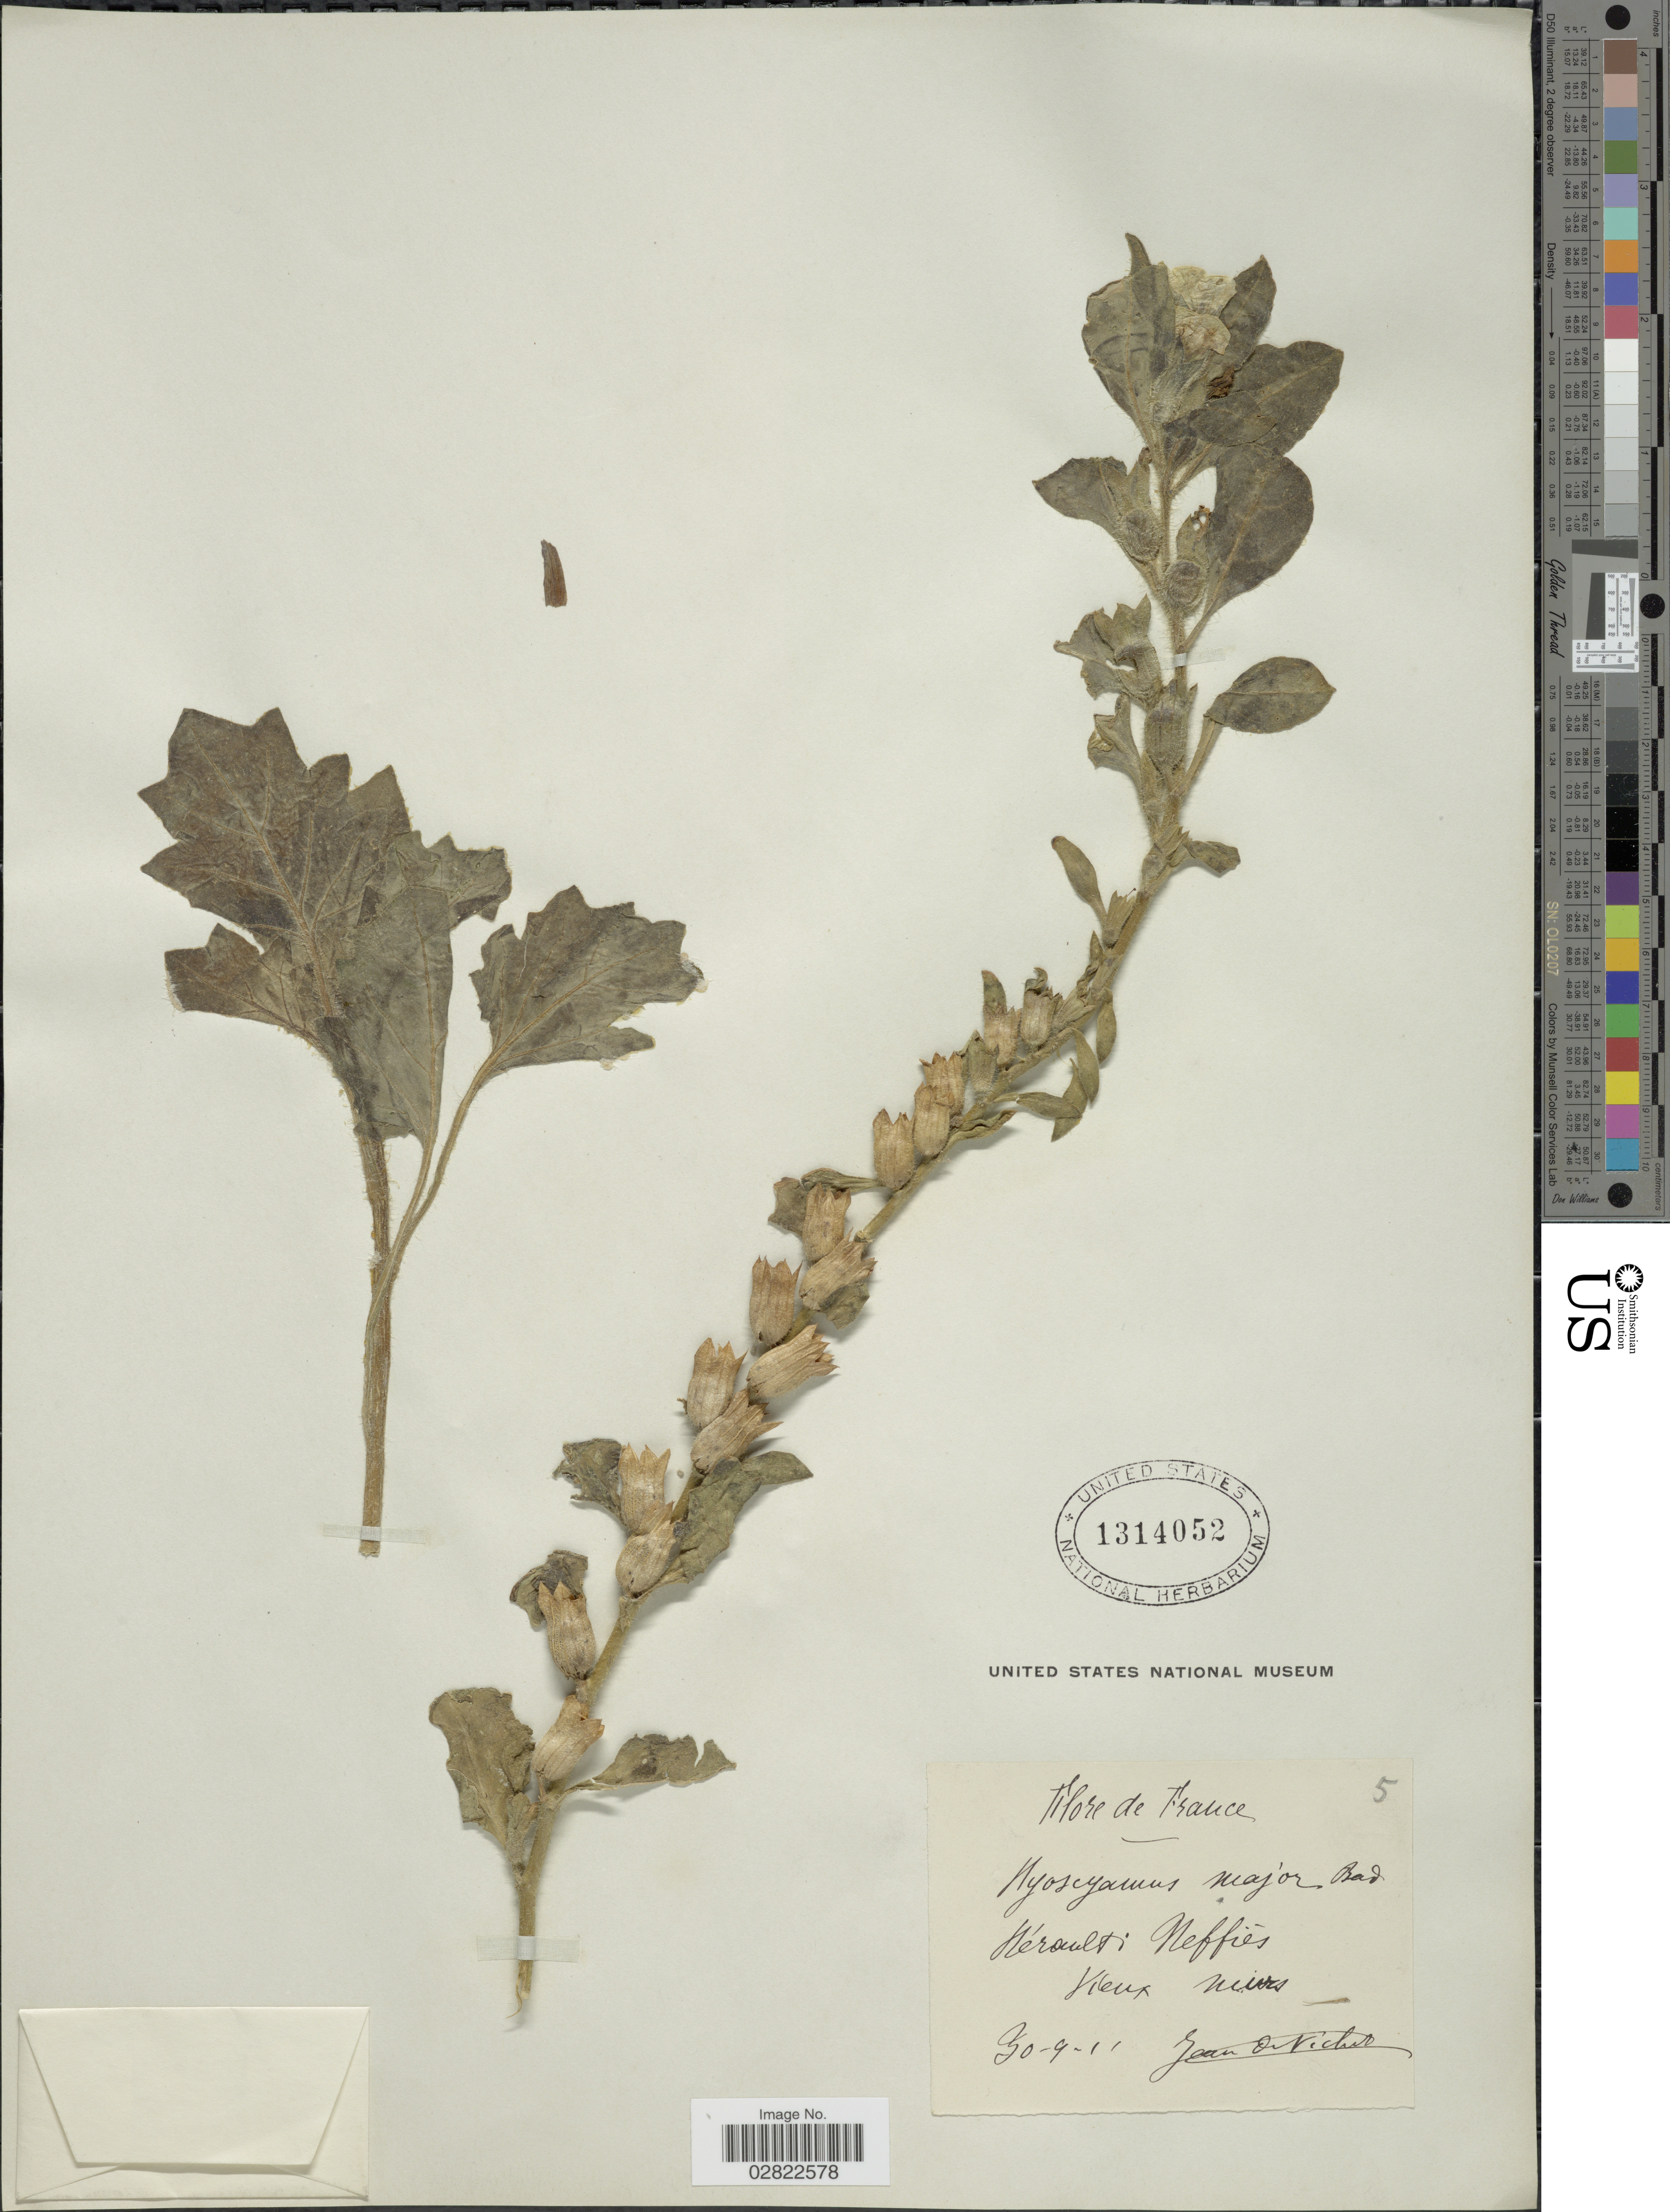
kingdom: Plantae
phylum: Tracheophyta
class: Magnoliopsida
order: Solanales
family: Solanaceae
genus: Hyoscyamus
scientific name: Hyoscyamus major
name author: Mill.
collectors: J. de Vichet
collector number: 5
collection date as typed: Transcribed d/m/y: 30/9/11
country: France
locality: Hérault: Neffies.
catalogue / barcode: US 1314052